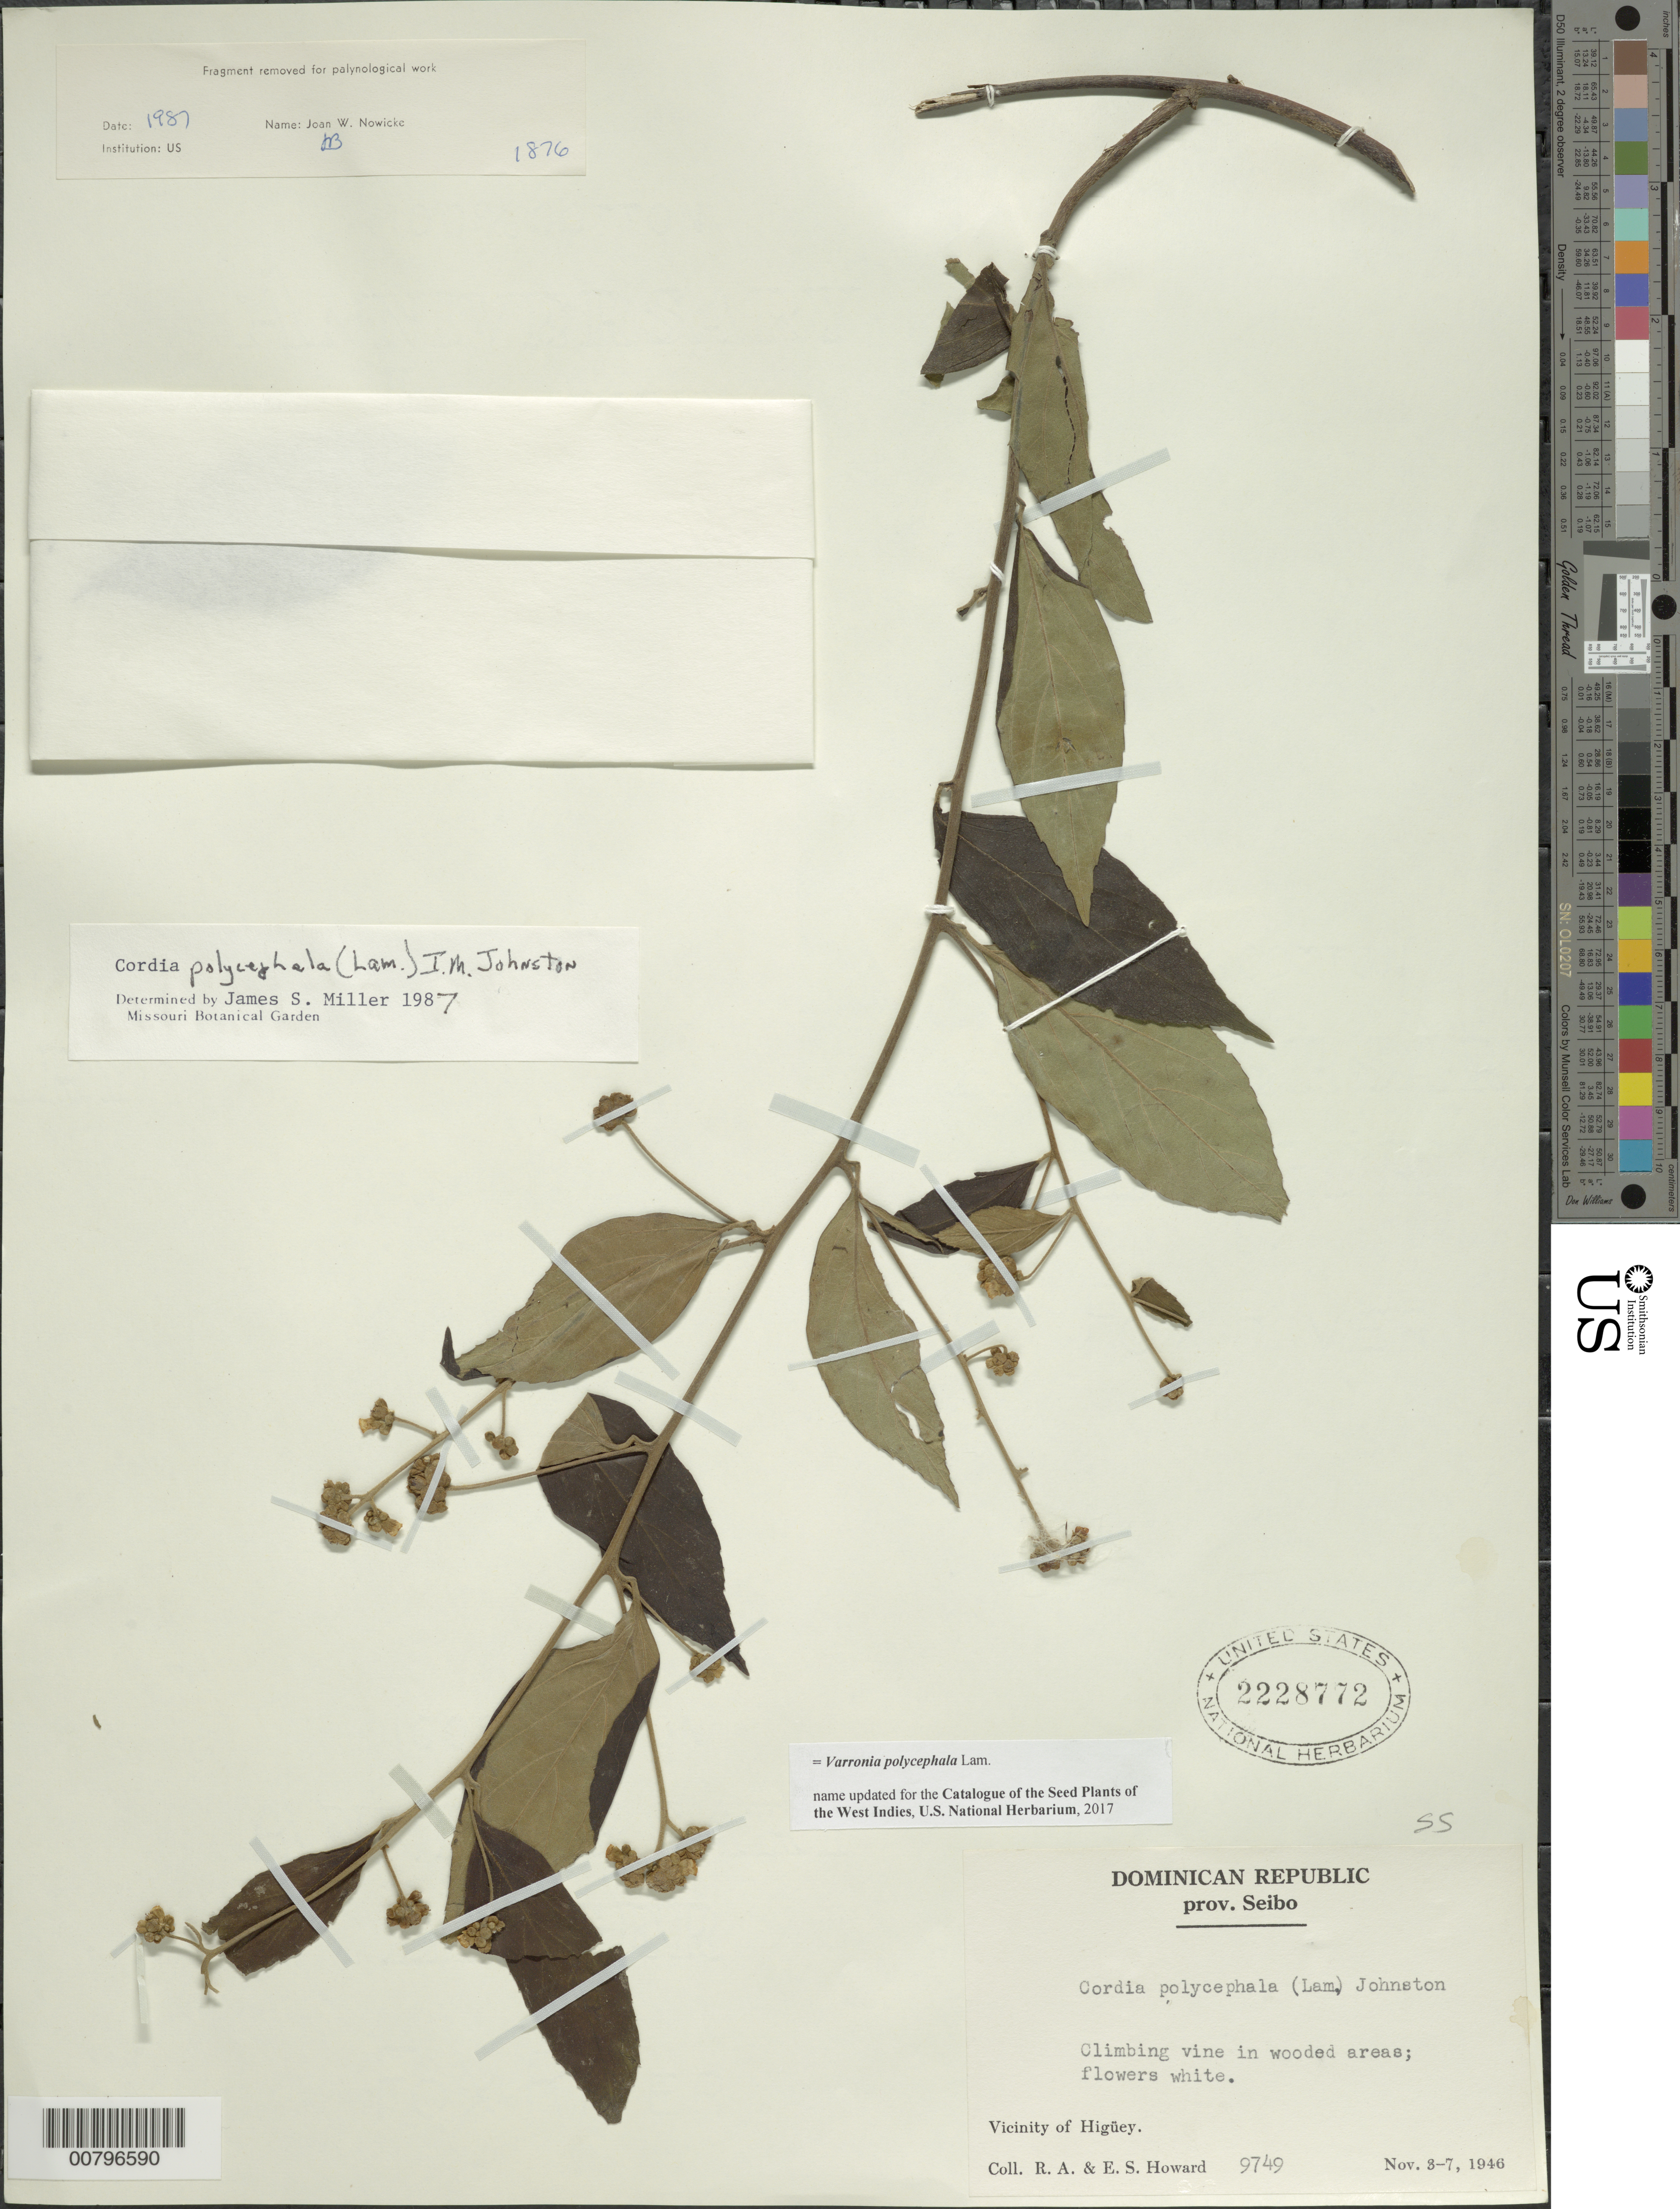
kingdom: Plantae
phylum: Tracheophyta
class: Magnoliopsida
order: Boraginales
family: Cordiaceae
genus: Varronia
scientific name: Varronia polycephala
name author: Lam.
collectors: R. A. Howard & E. S. Howard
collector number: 9749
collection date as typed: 03 Nov 1946 to 07 Nov 1946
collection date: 1946-11-03/1946-11-07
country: Dominican Republic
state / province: El Seibo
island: Hispaniola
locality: Vicinity of Higüey.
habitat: In wooded areas.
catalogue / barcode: US 2228772